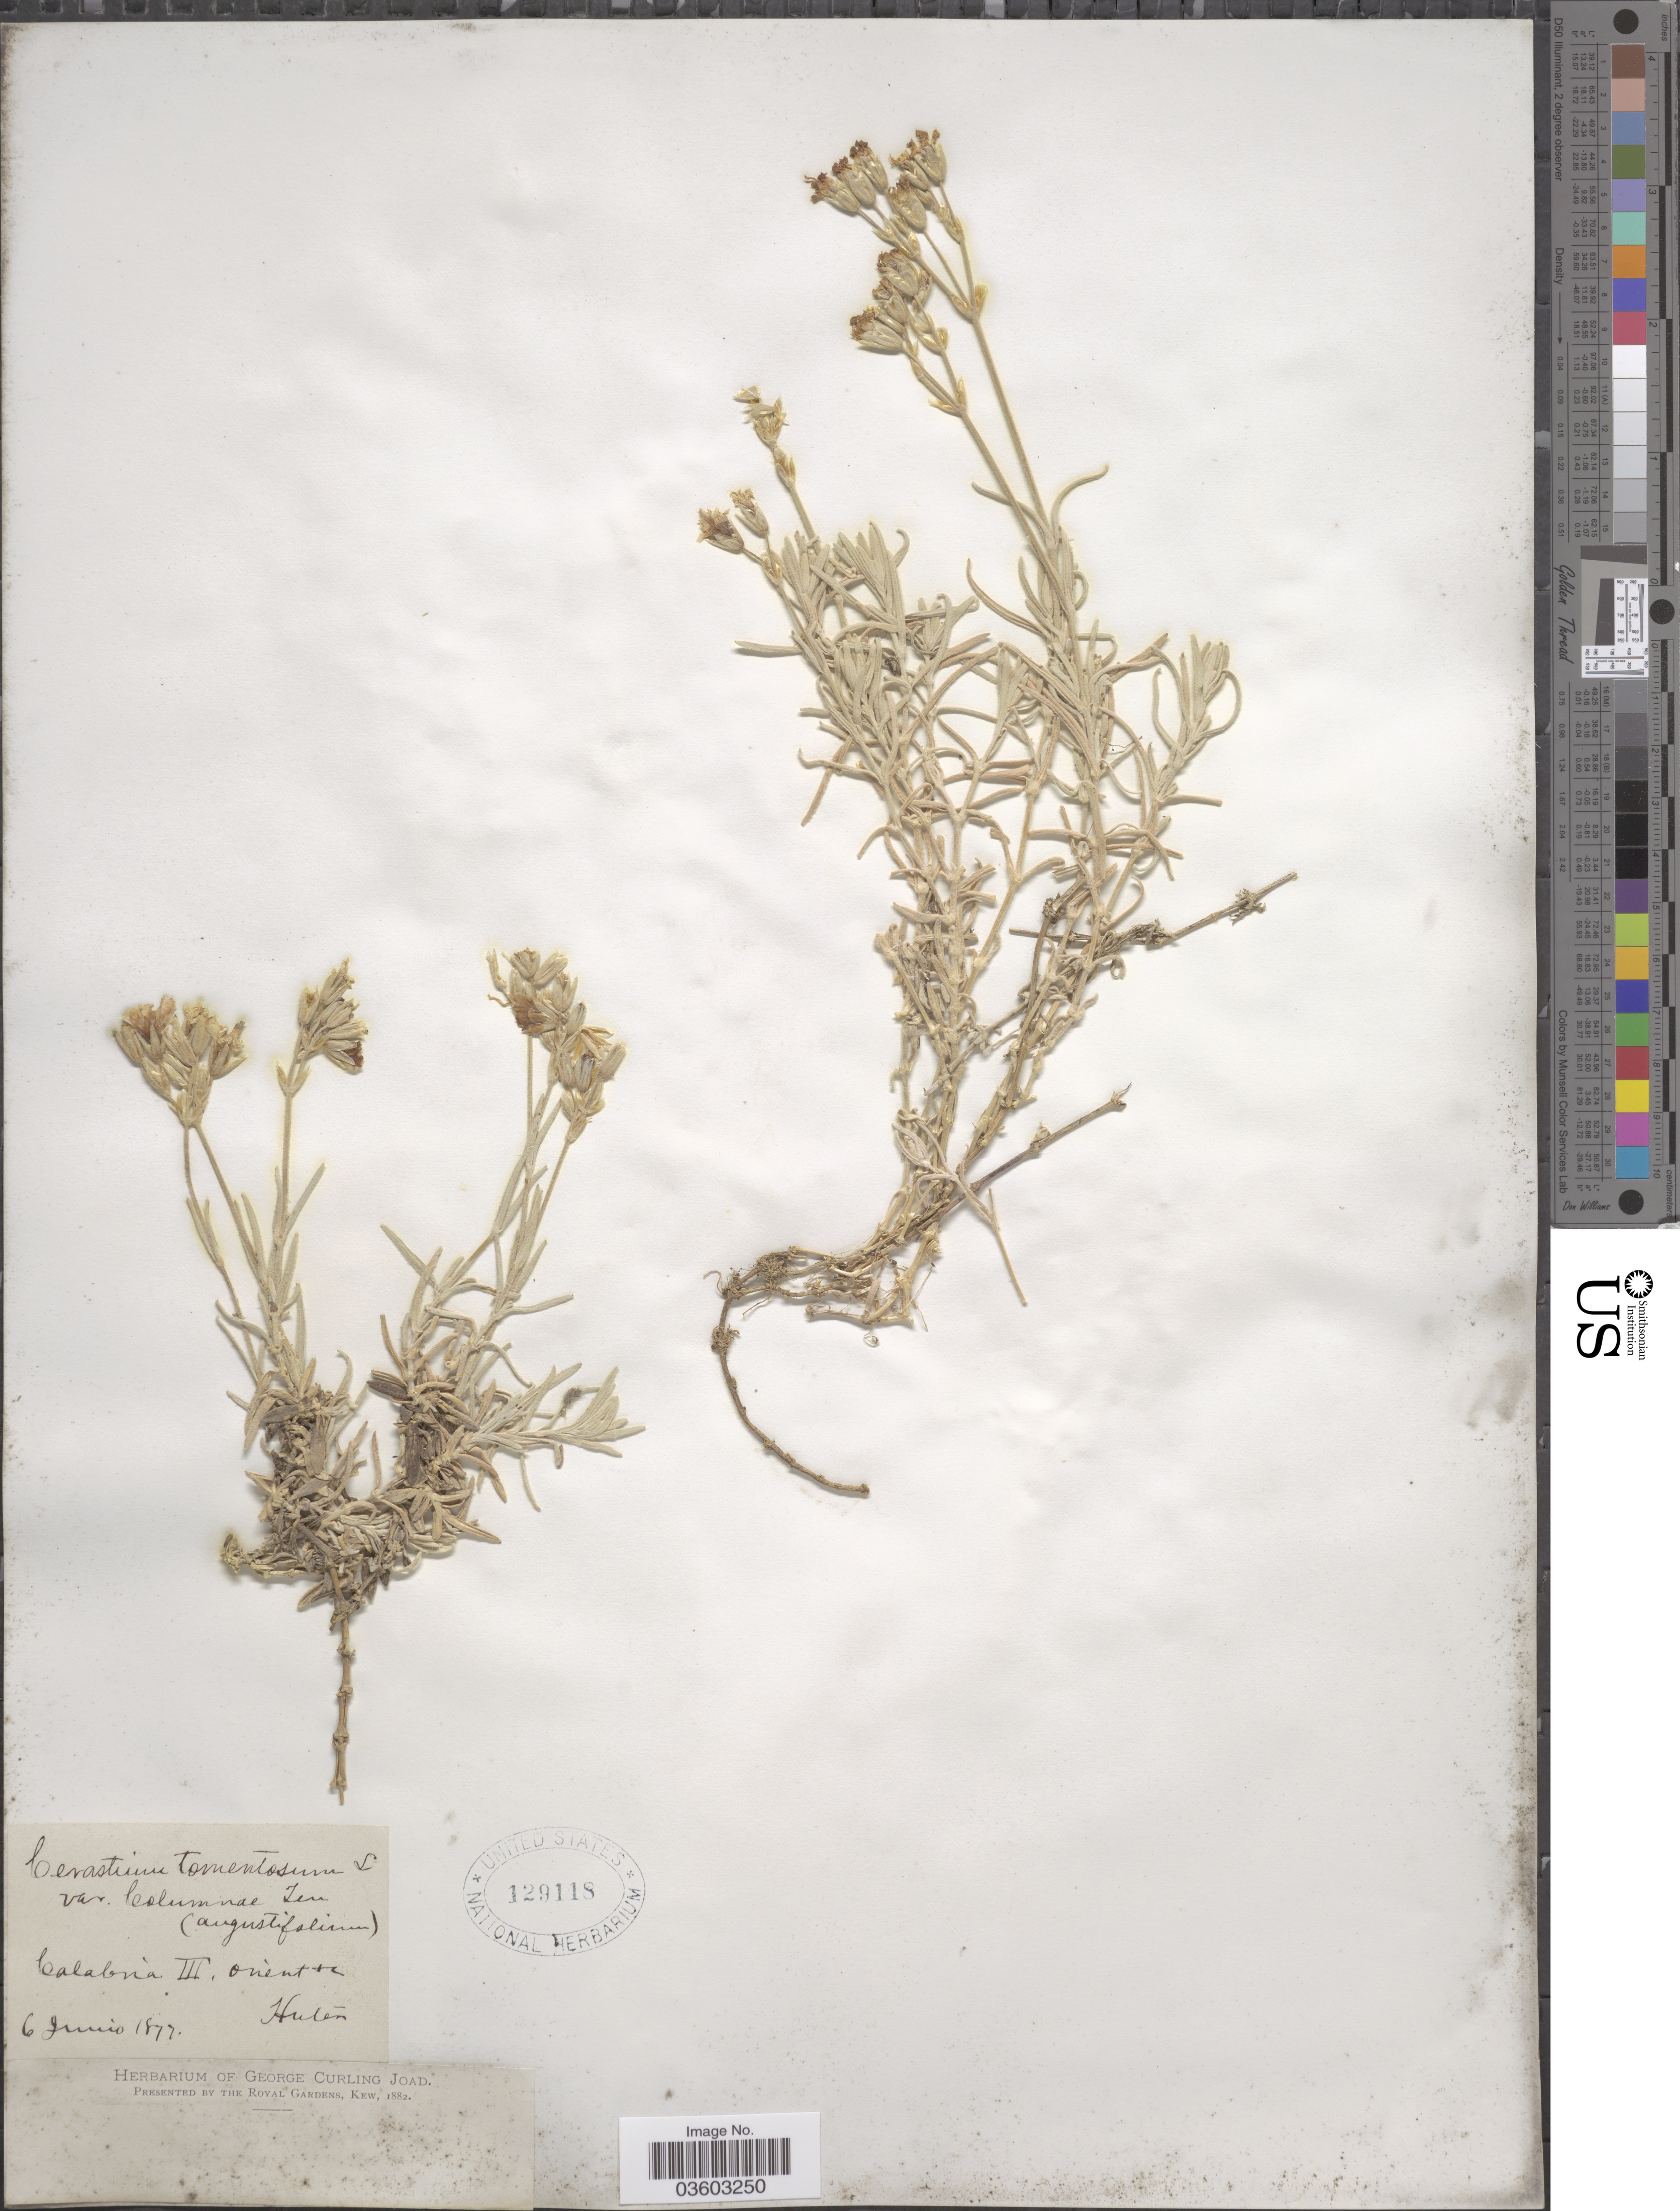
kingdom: Plantae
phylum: Tracheophyta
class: Magnoliopsida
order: Caryophyllales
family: Caryophyllaceae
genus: Cerastium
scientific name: Cerastium tomentosum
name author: L.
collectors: -. Huter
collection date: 1899-06-06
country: Italy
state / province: Calabria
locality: Calabria III. Orient &c.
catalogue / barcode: US 129118